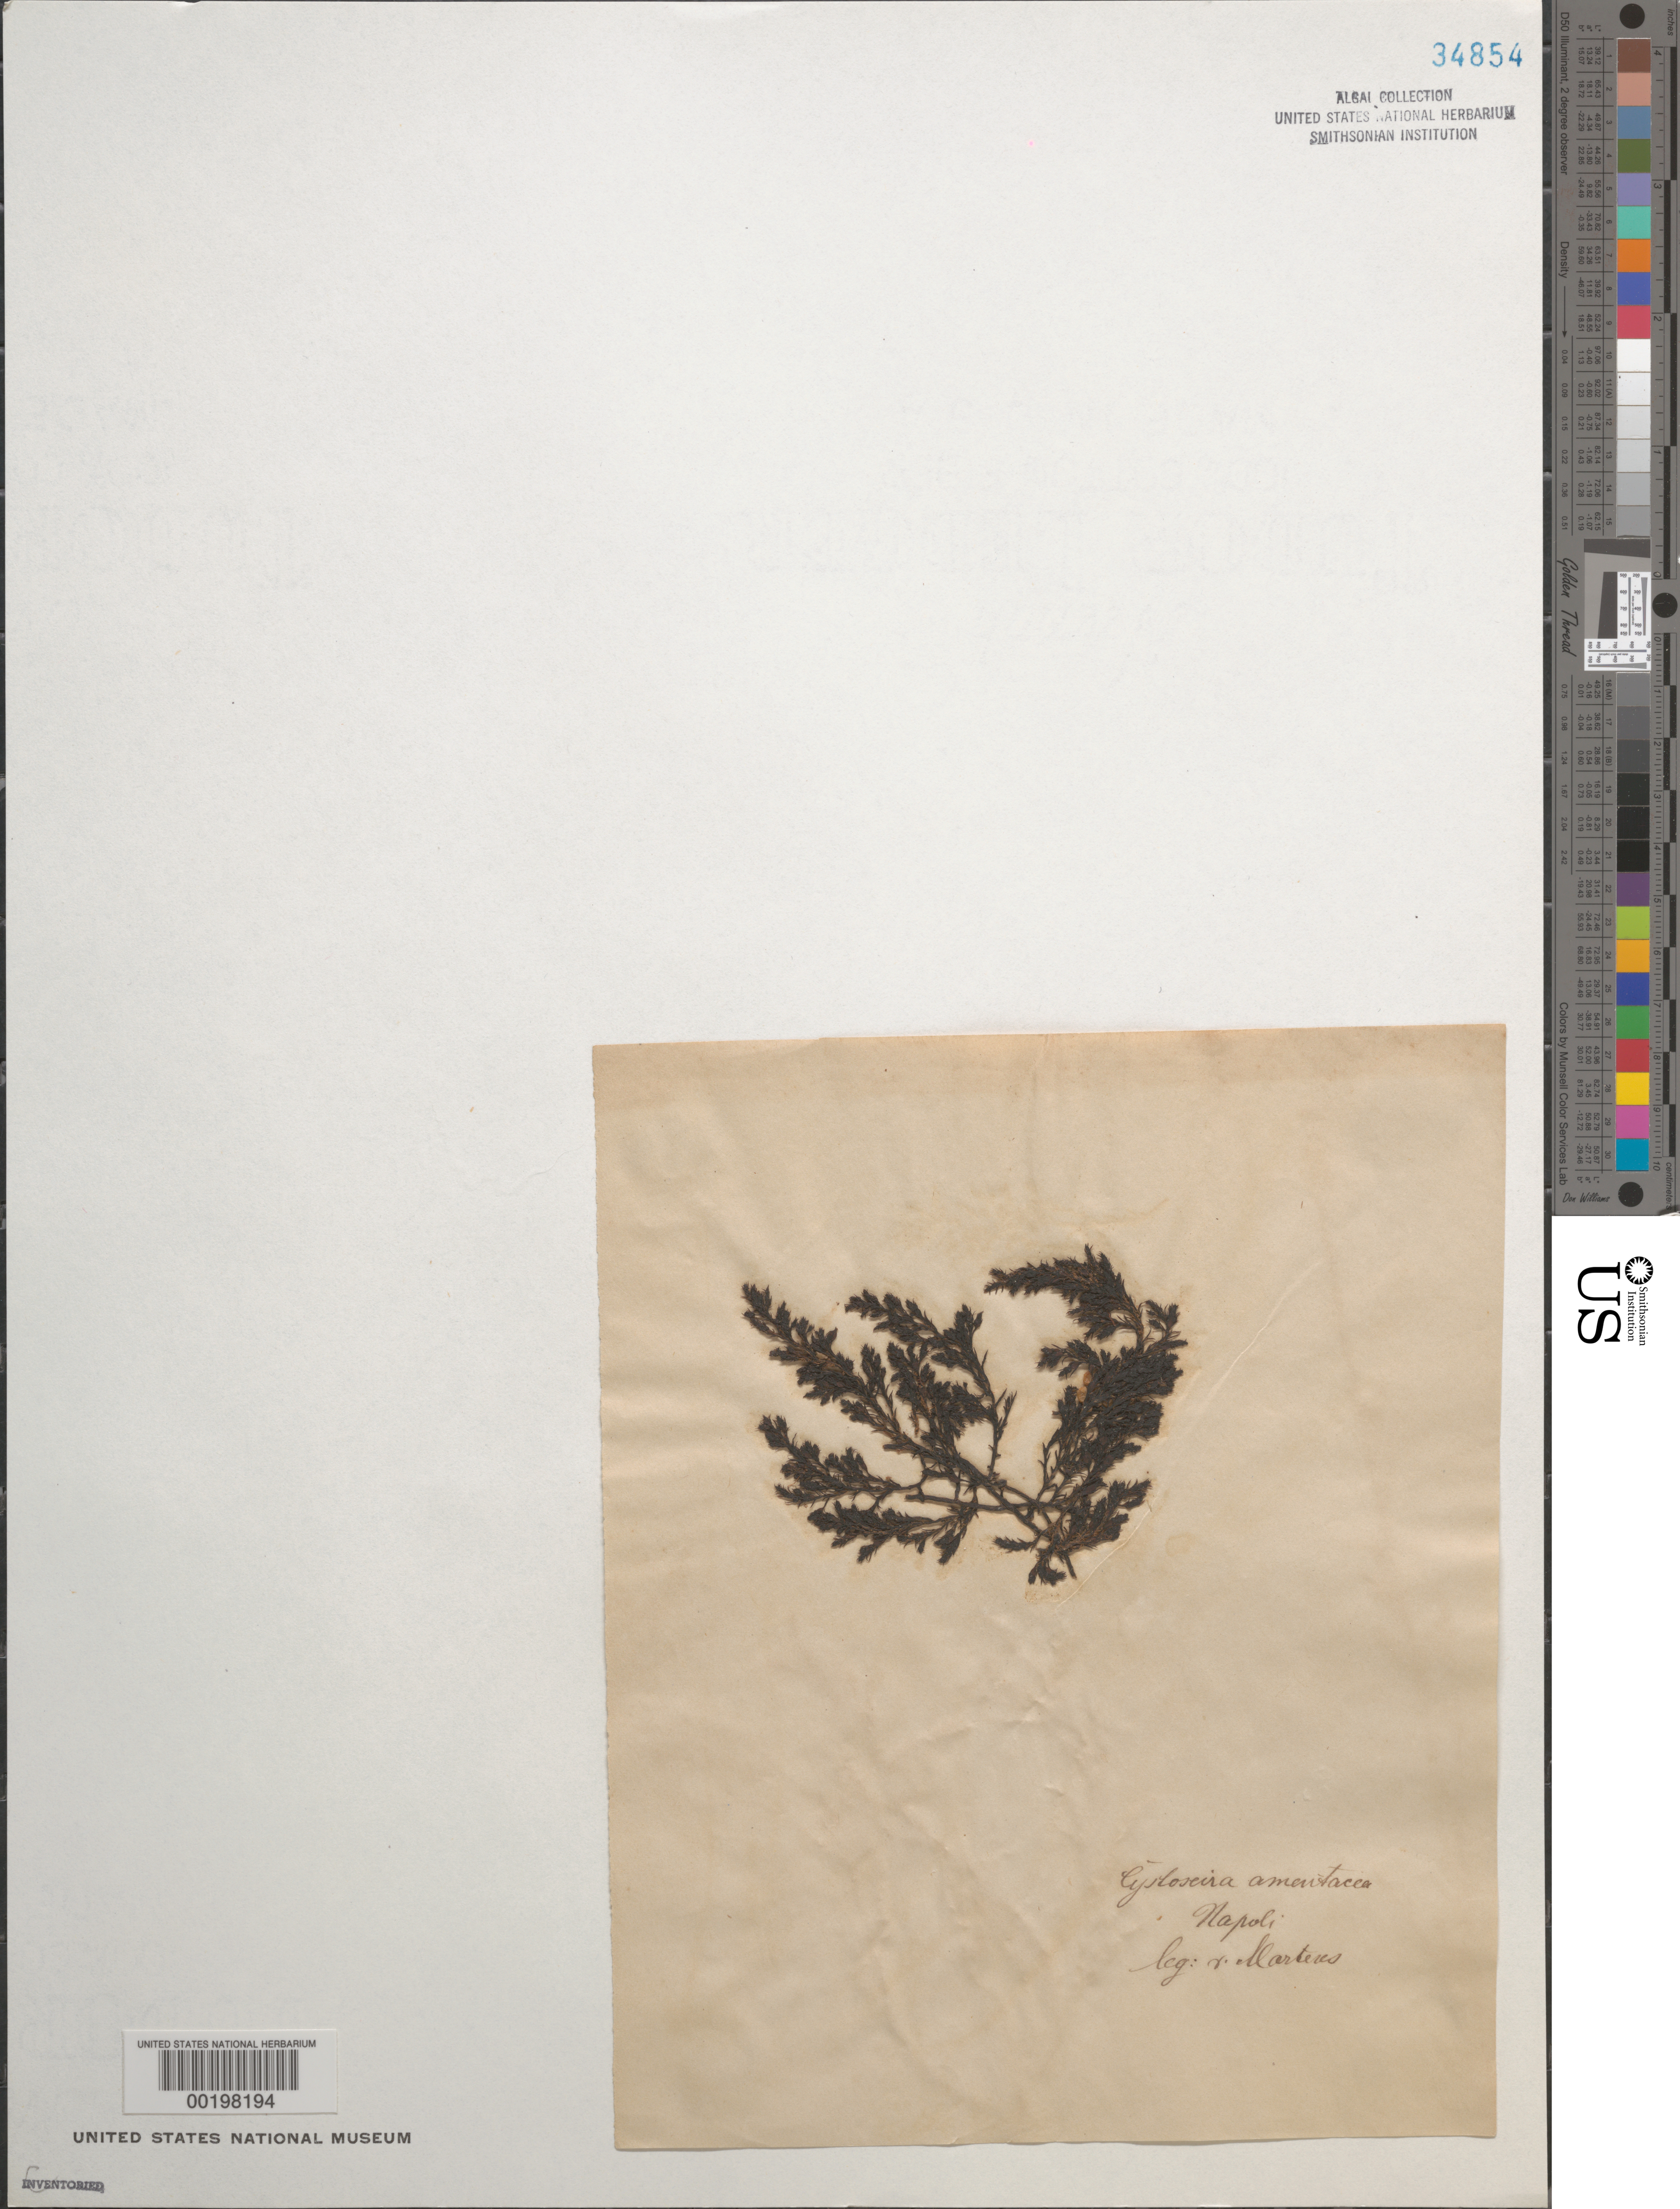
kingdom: Chromista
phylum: Ochrophyta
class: Phaeophyceae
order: Fucales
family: Sargassaceae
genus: Ericaria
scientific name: Ericaria amentacea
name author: (C. Agardh) Molinari & Guiry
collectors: G. M. von Martens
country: Italy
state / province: Campania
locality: Naples (Napoli)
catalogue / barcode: US 34854